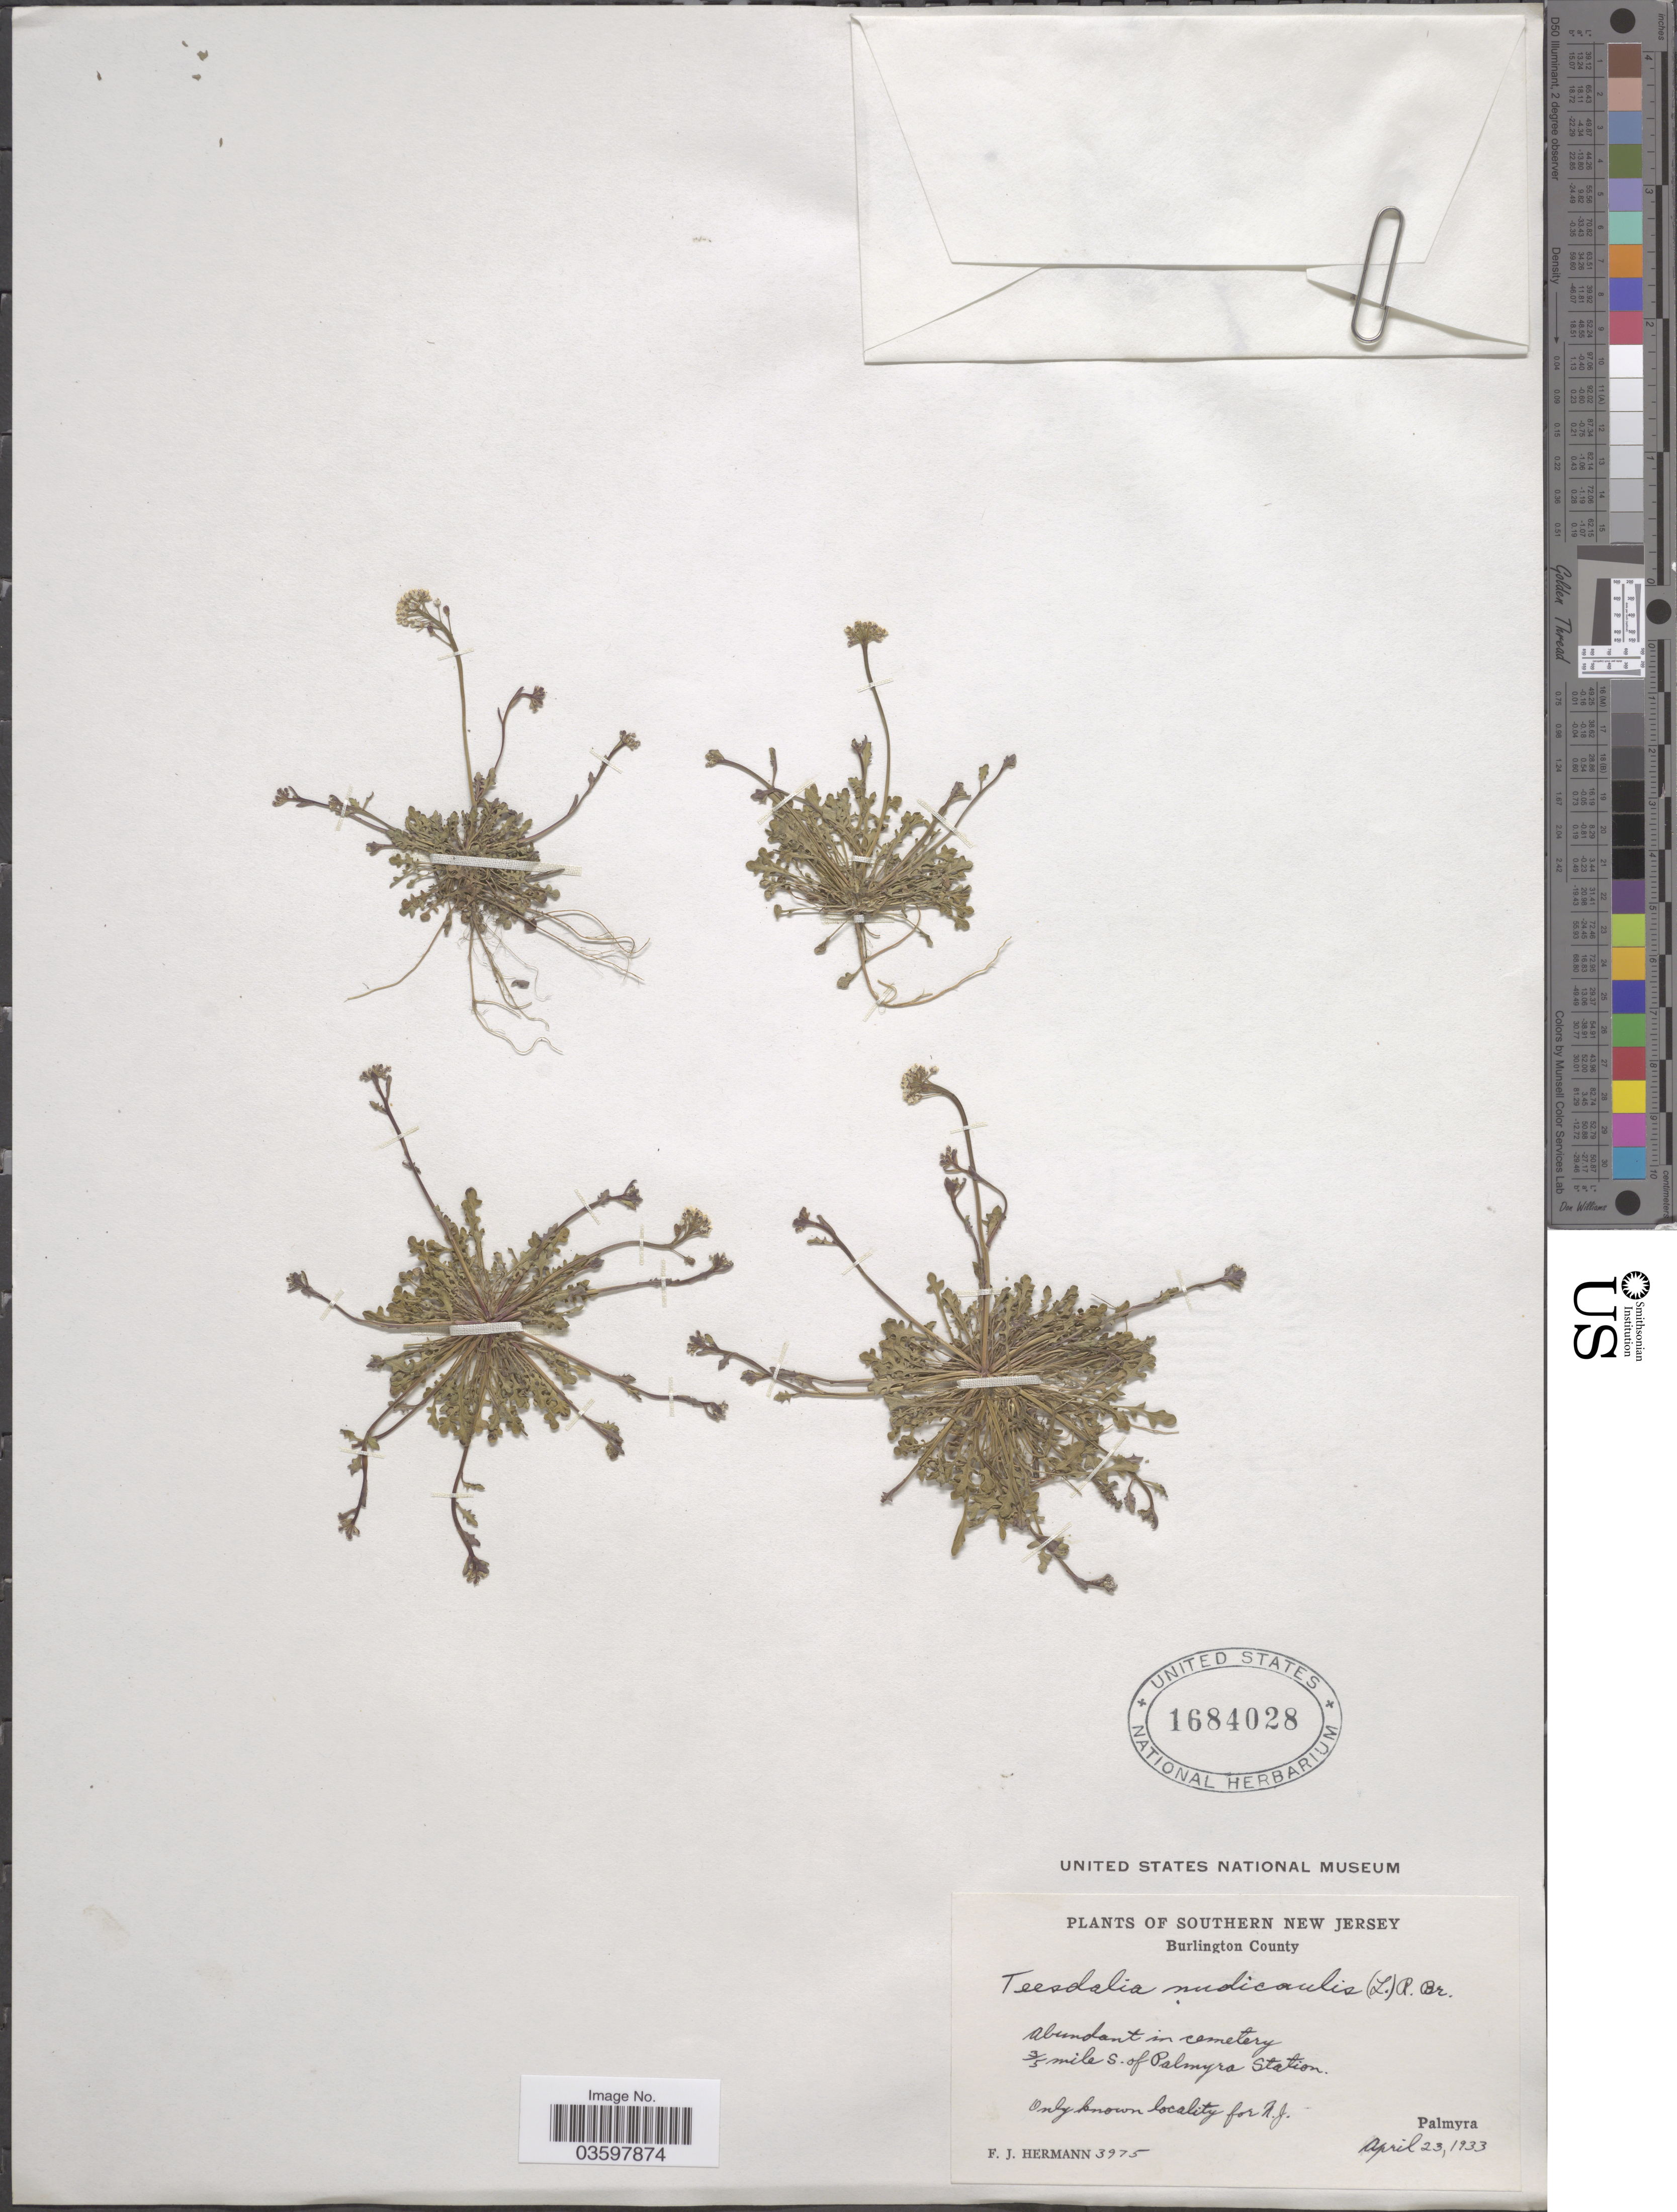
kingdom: Plantae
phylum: Tracheophyta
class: Magnoliopsida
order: Brassicales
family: Brassicaceae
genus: Teesdalia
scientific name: Teesdalia nudicaulis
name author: (L.) W.T. Aiton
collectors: F. J. Hermann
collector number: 3975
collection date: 1933-04-23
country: United States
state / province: New Jersey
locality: Southern New Jersey. Burlington County. In cemetery 3/5 mile S. of Palmyra Station. Palmyra.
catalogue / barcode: US 1684028